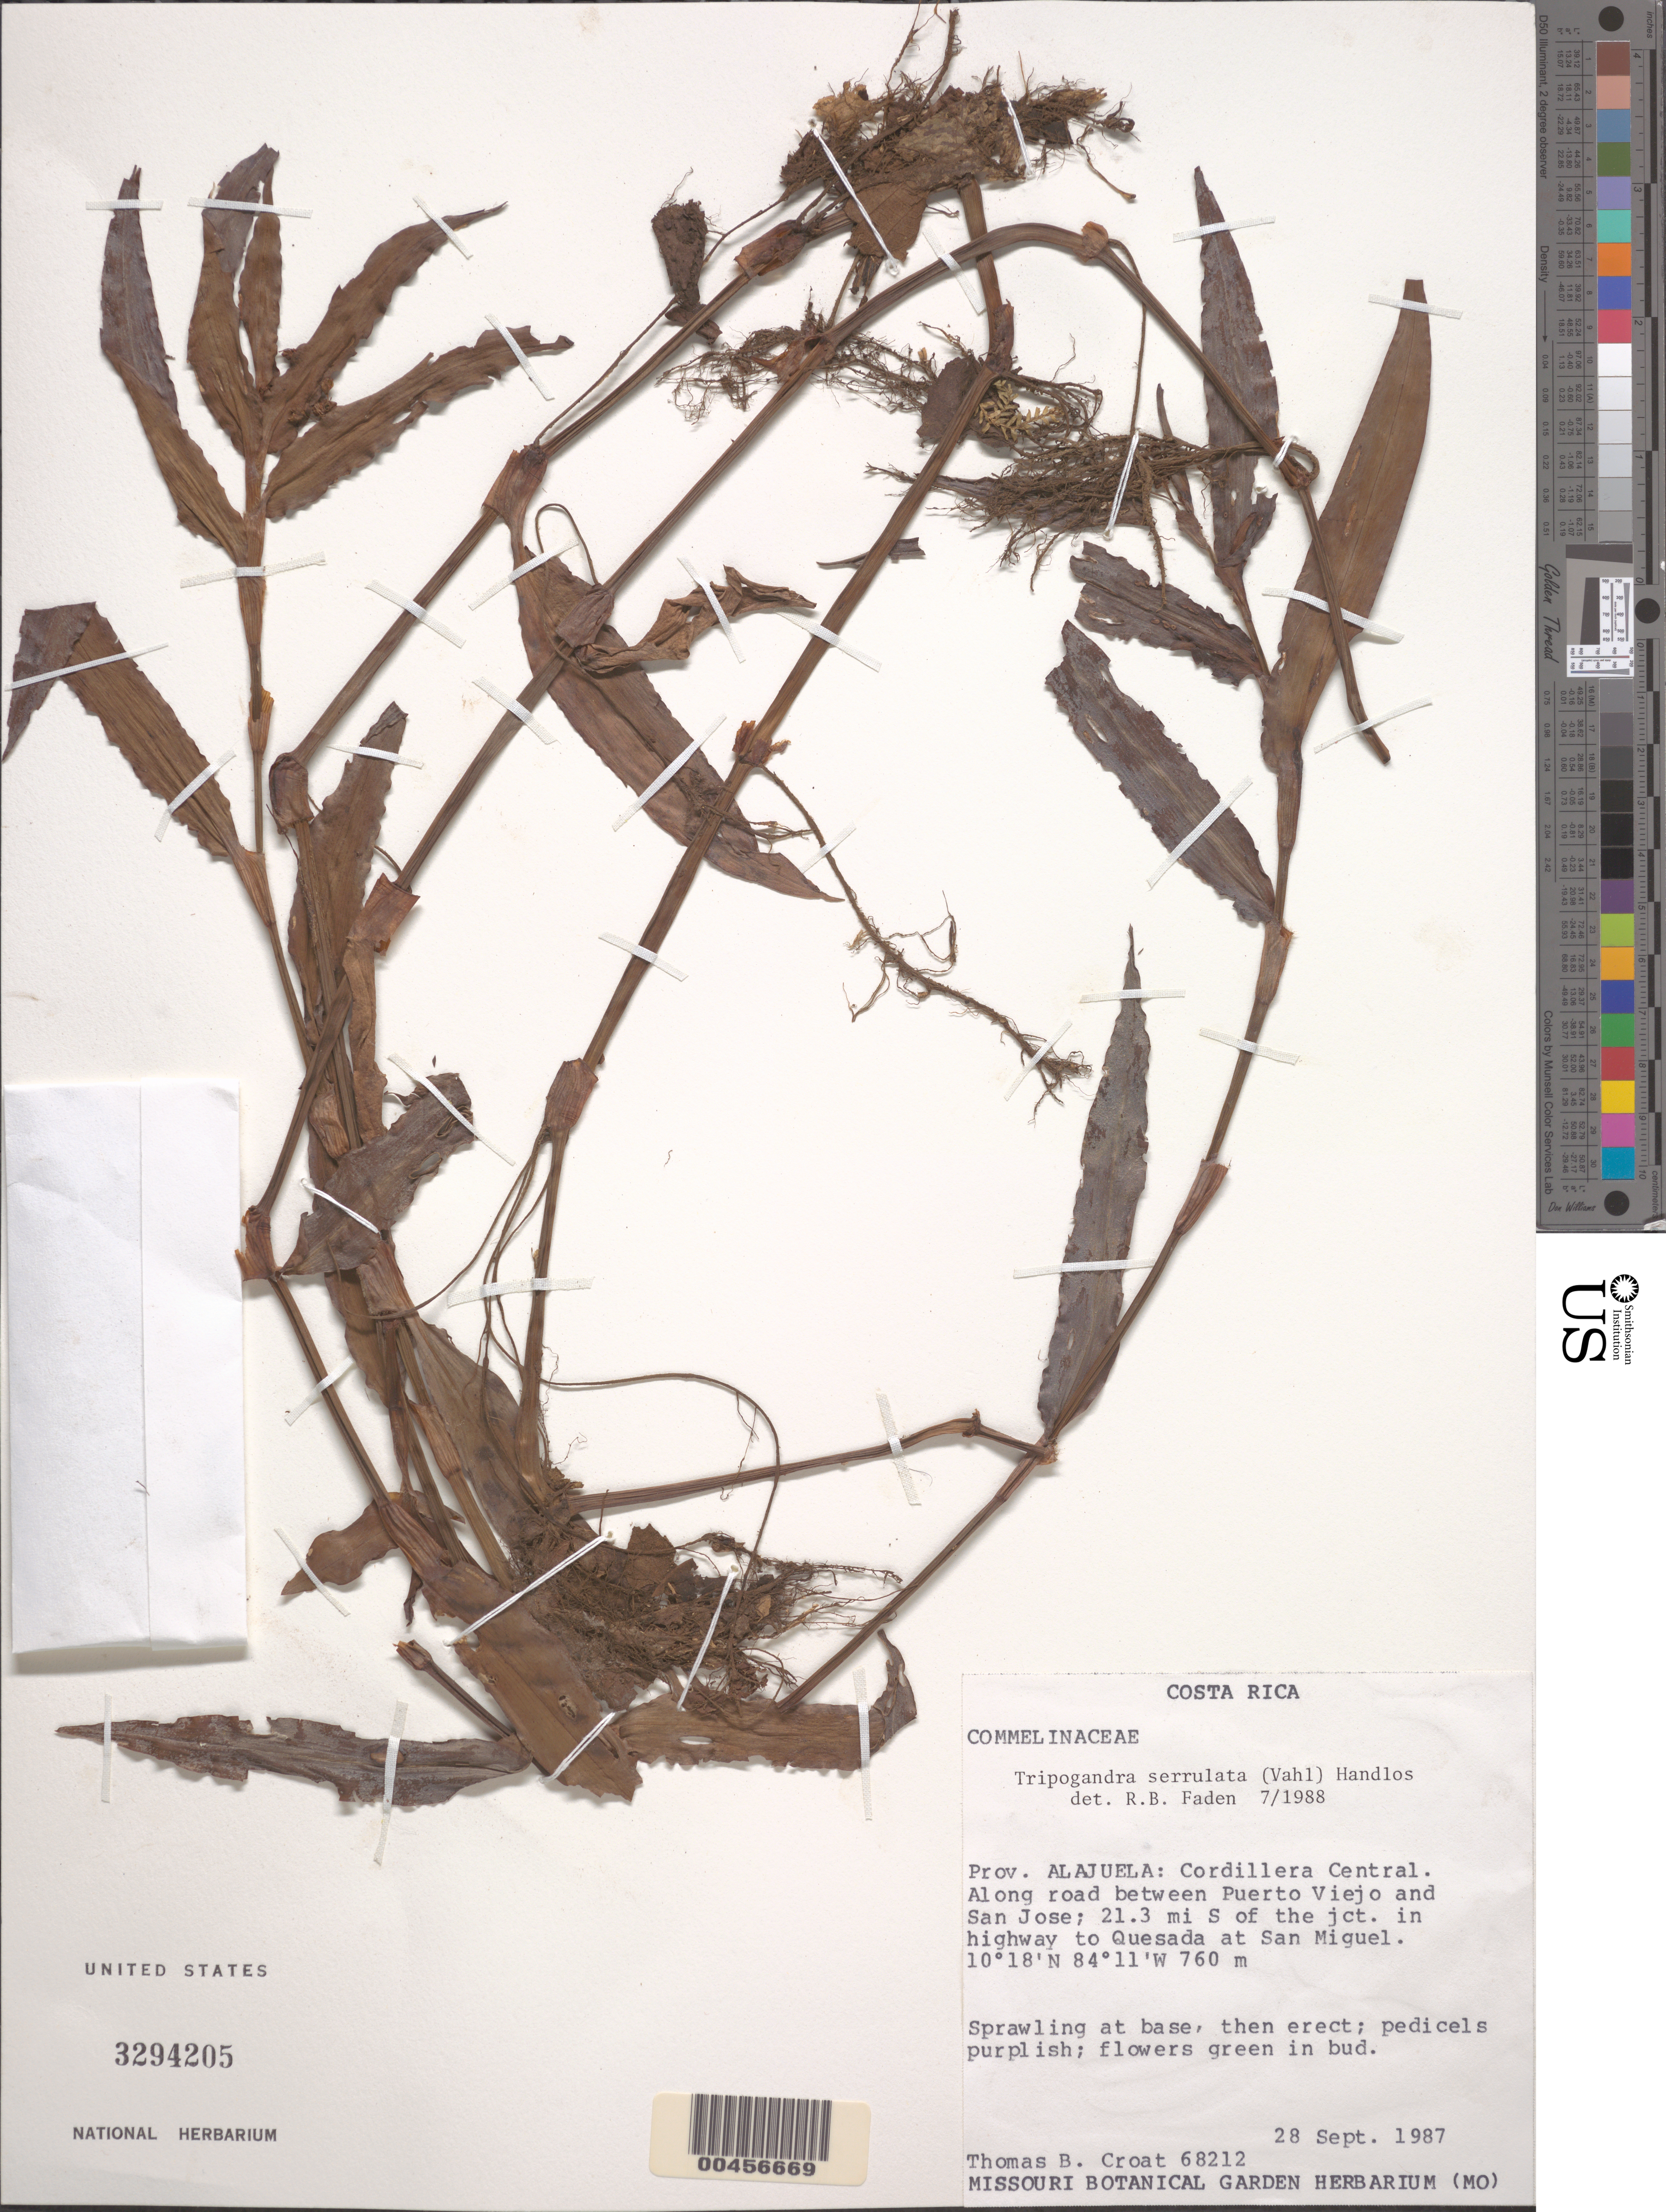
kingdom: Plantae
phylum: Tracheophyta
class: Liliopsida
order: Commelinales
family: Commelinaceae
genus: Tripogandra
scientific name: Tripogandra serrulata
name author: (Vahl) Handlos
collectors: T. B. Croat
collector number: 68212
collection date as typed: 28 Sep 1987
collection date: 1987-09-28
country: Costa Rica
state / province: Alajuela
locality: Between Puerto Viejo and San Jose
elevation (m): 760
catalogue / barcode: US 3294205